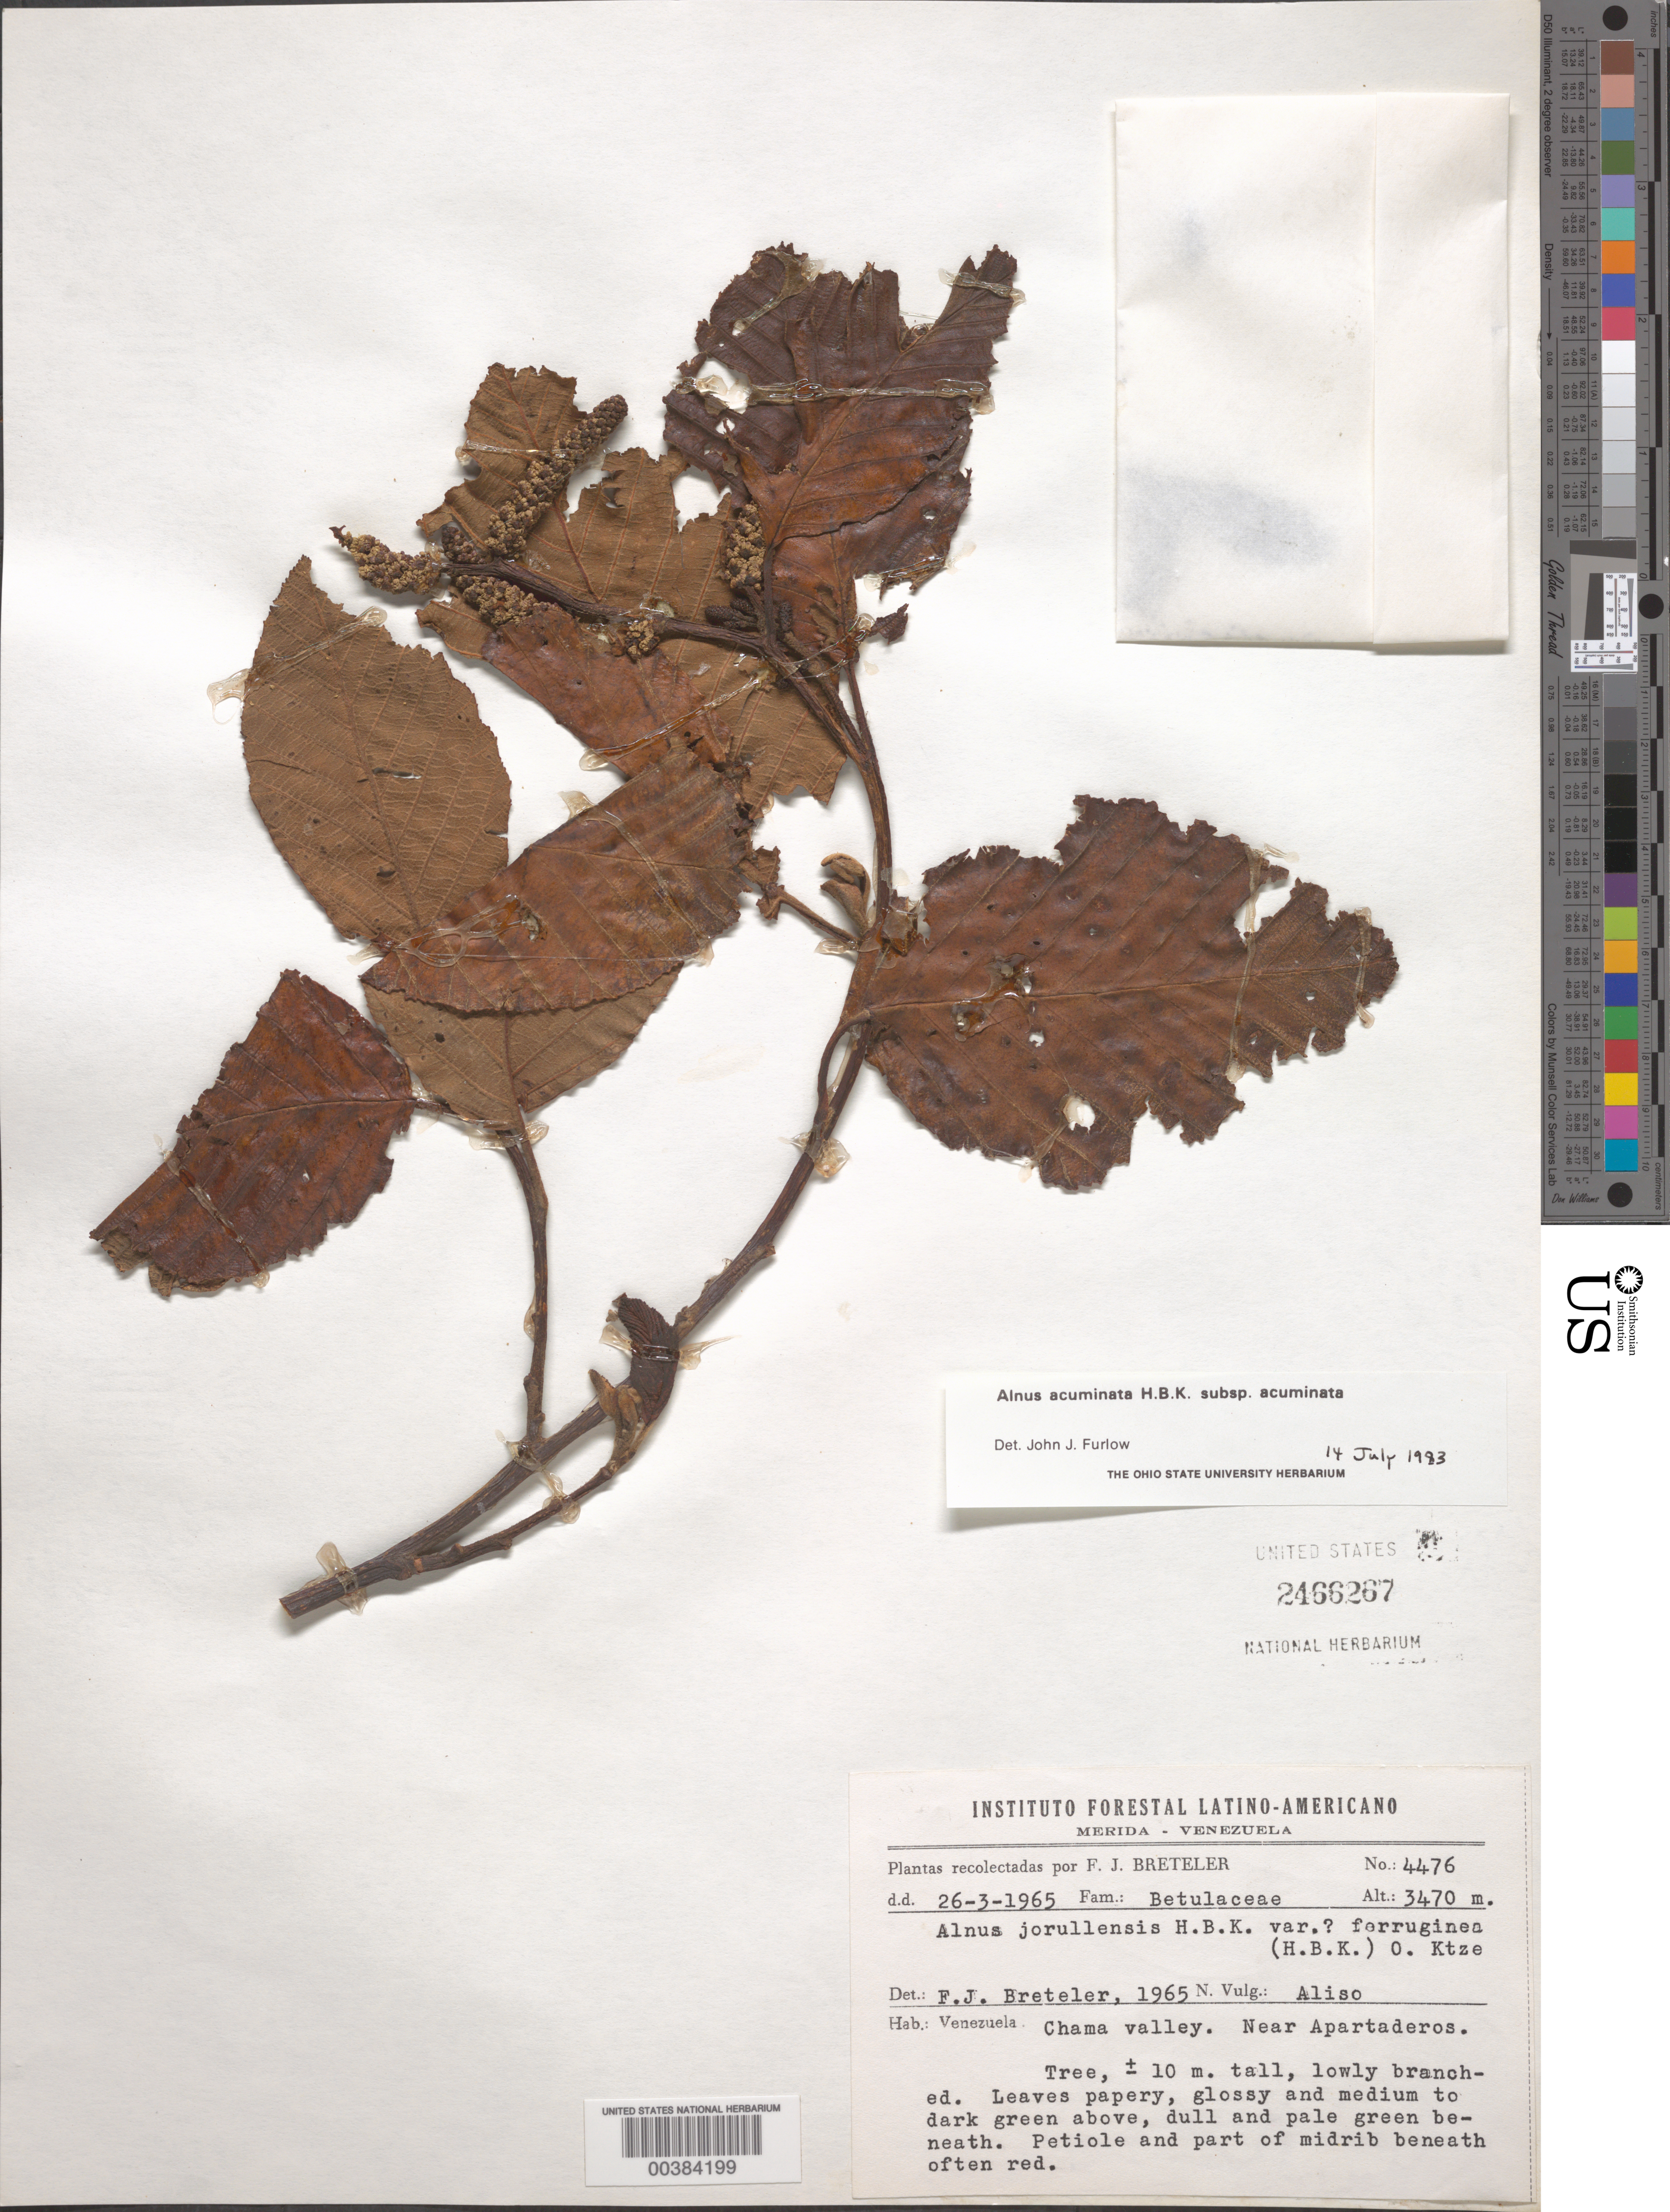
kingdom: Plantae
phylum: Tracheophyta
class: Magnoliopsida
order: Fagales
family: Betulaceae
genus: Alnus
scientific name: Alnus acuminata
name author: Kunth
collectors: F. J. Breteler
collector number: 4476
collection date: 1965-03-26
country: Venezuela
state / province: Mérida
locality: Chama valley. Near Apartaderos.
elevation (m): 3470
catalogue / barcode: US 2466267